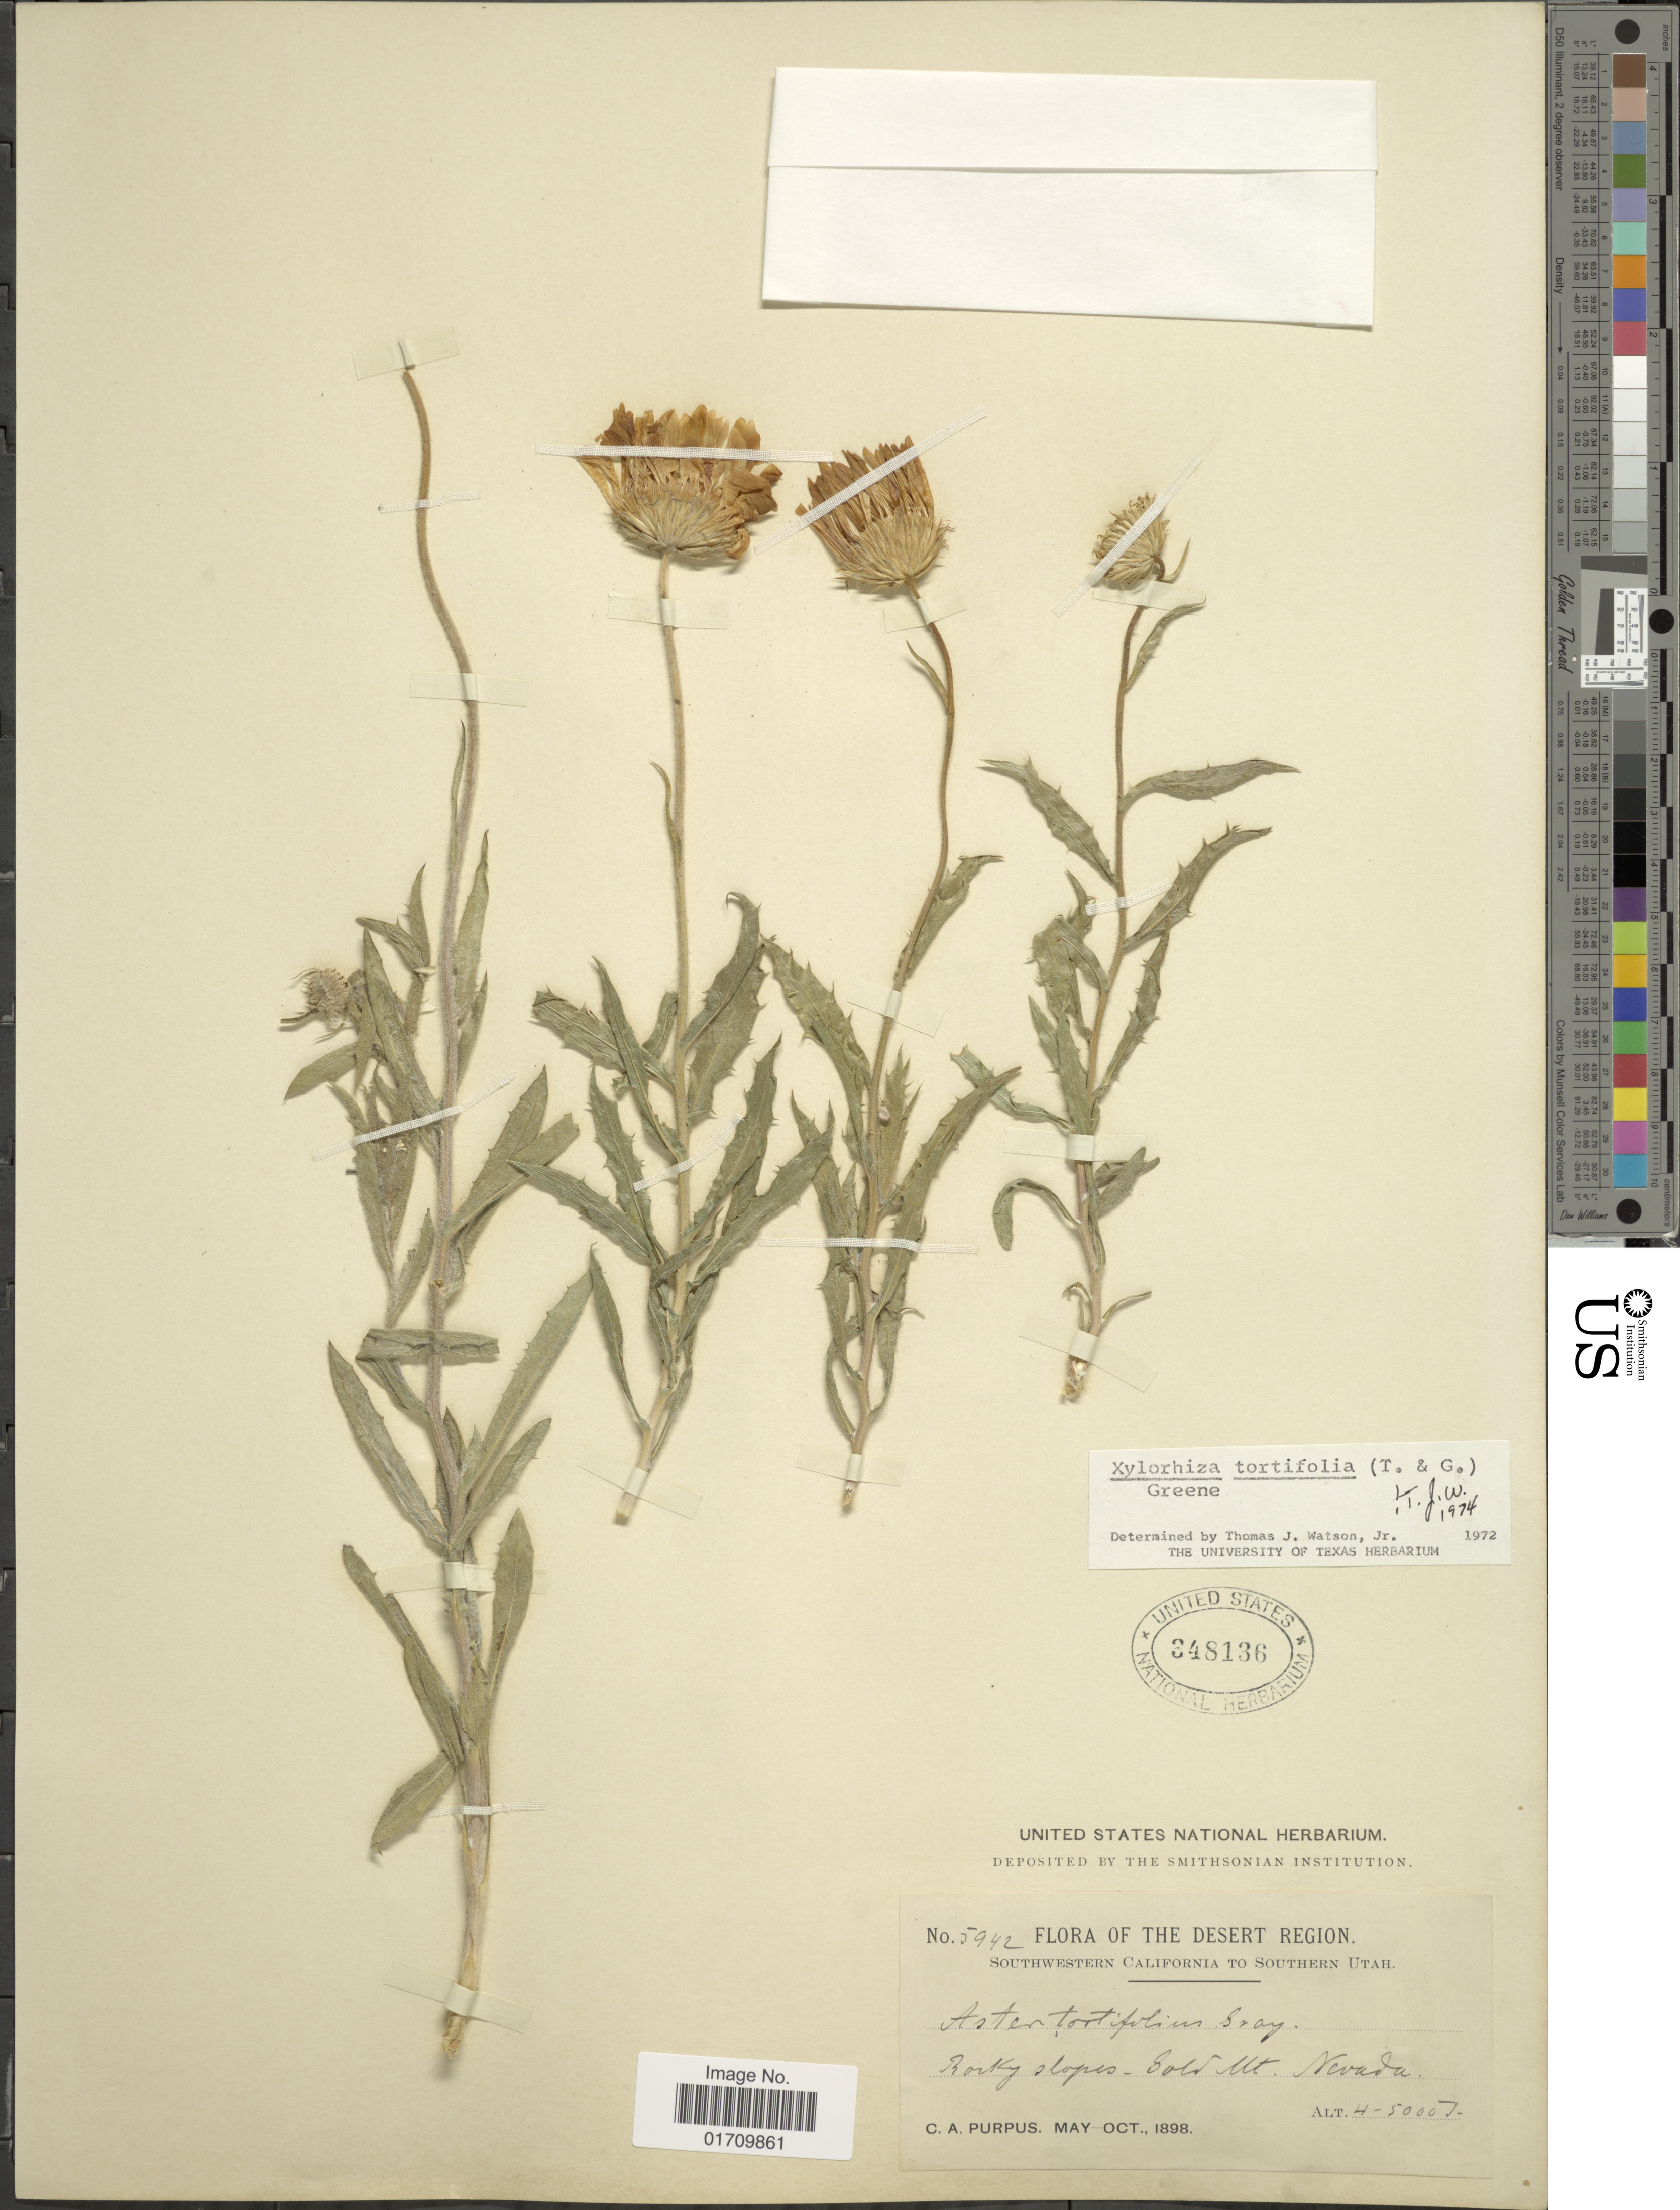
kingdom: Plantae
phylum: Tracheophyta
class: Magnoliopsida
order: Asterales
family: Asteraceae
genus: Xylorhiza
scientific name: Xylorhiza tortifolia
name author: (Torr. & A. Gray) Greene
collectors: C. A. Purpus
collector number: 5942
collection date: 1898-05/1898-10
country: United States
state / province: Nevada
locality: The desert Region, rocky slopes-Gold Mt.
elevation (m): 1219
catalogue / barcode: US 348136